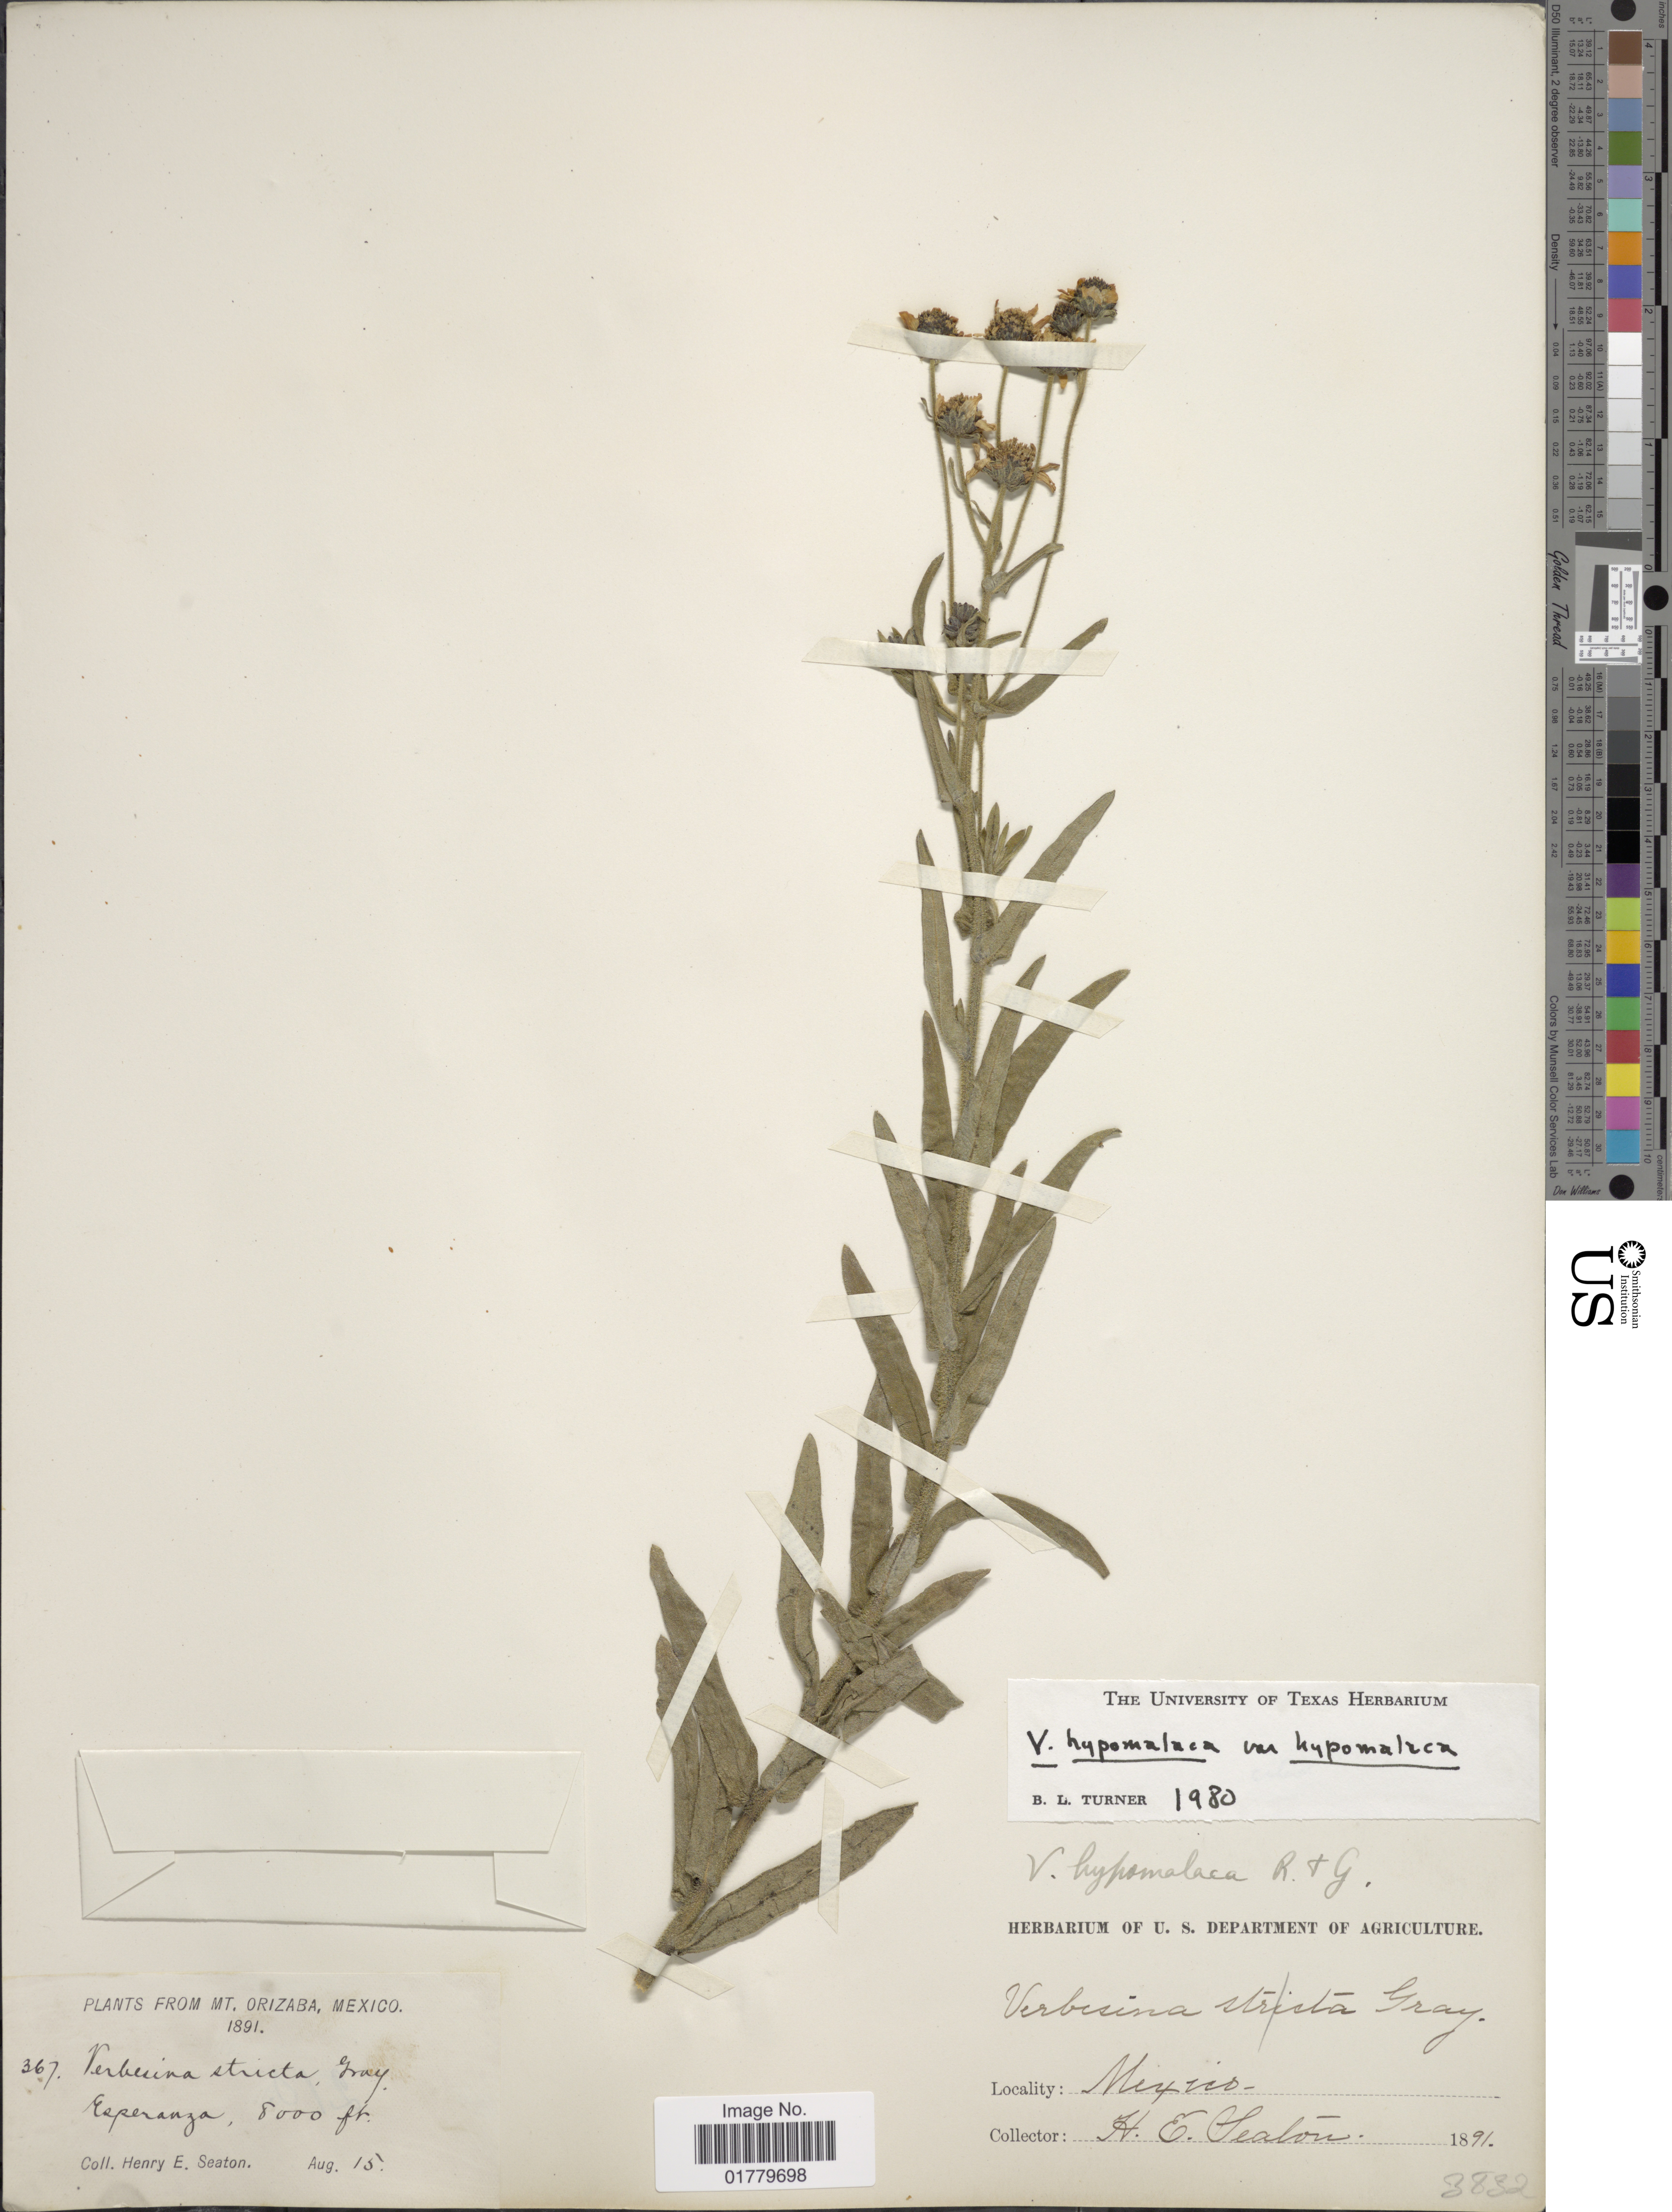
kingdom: Plantae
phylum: Tracheophyta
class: Magnoliopsida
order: Asterales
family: Asteraceae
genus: Verbesina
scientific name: Verbesina hypomalaca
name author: B.L. Rob. & Greenm.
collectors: H. E. Seaton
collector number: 367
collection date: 1891-08-15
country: Mexico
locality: Mt. Orizaba, Mexico. Esperanza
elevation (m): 2438